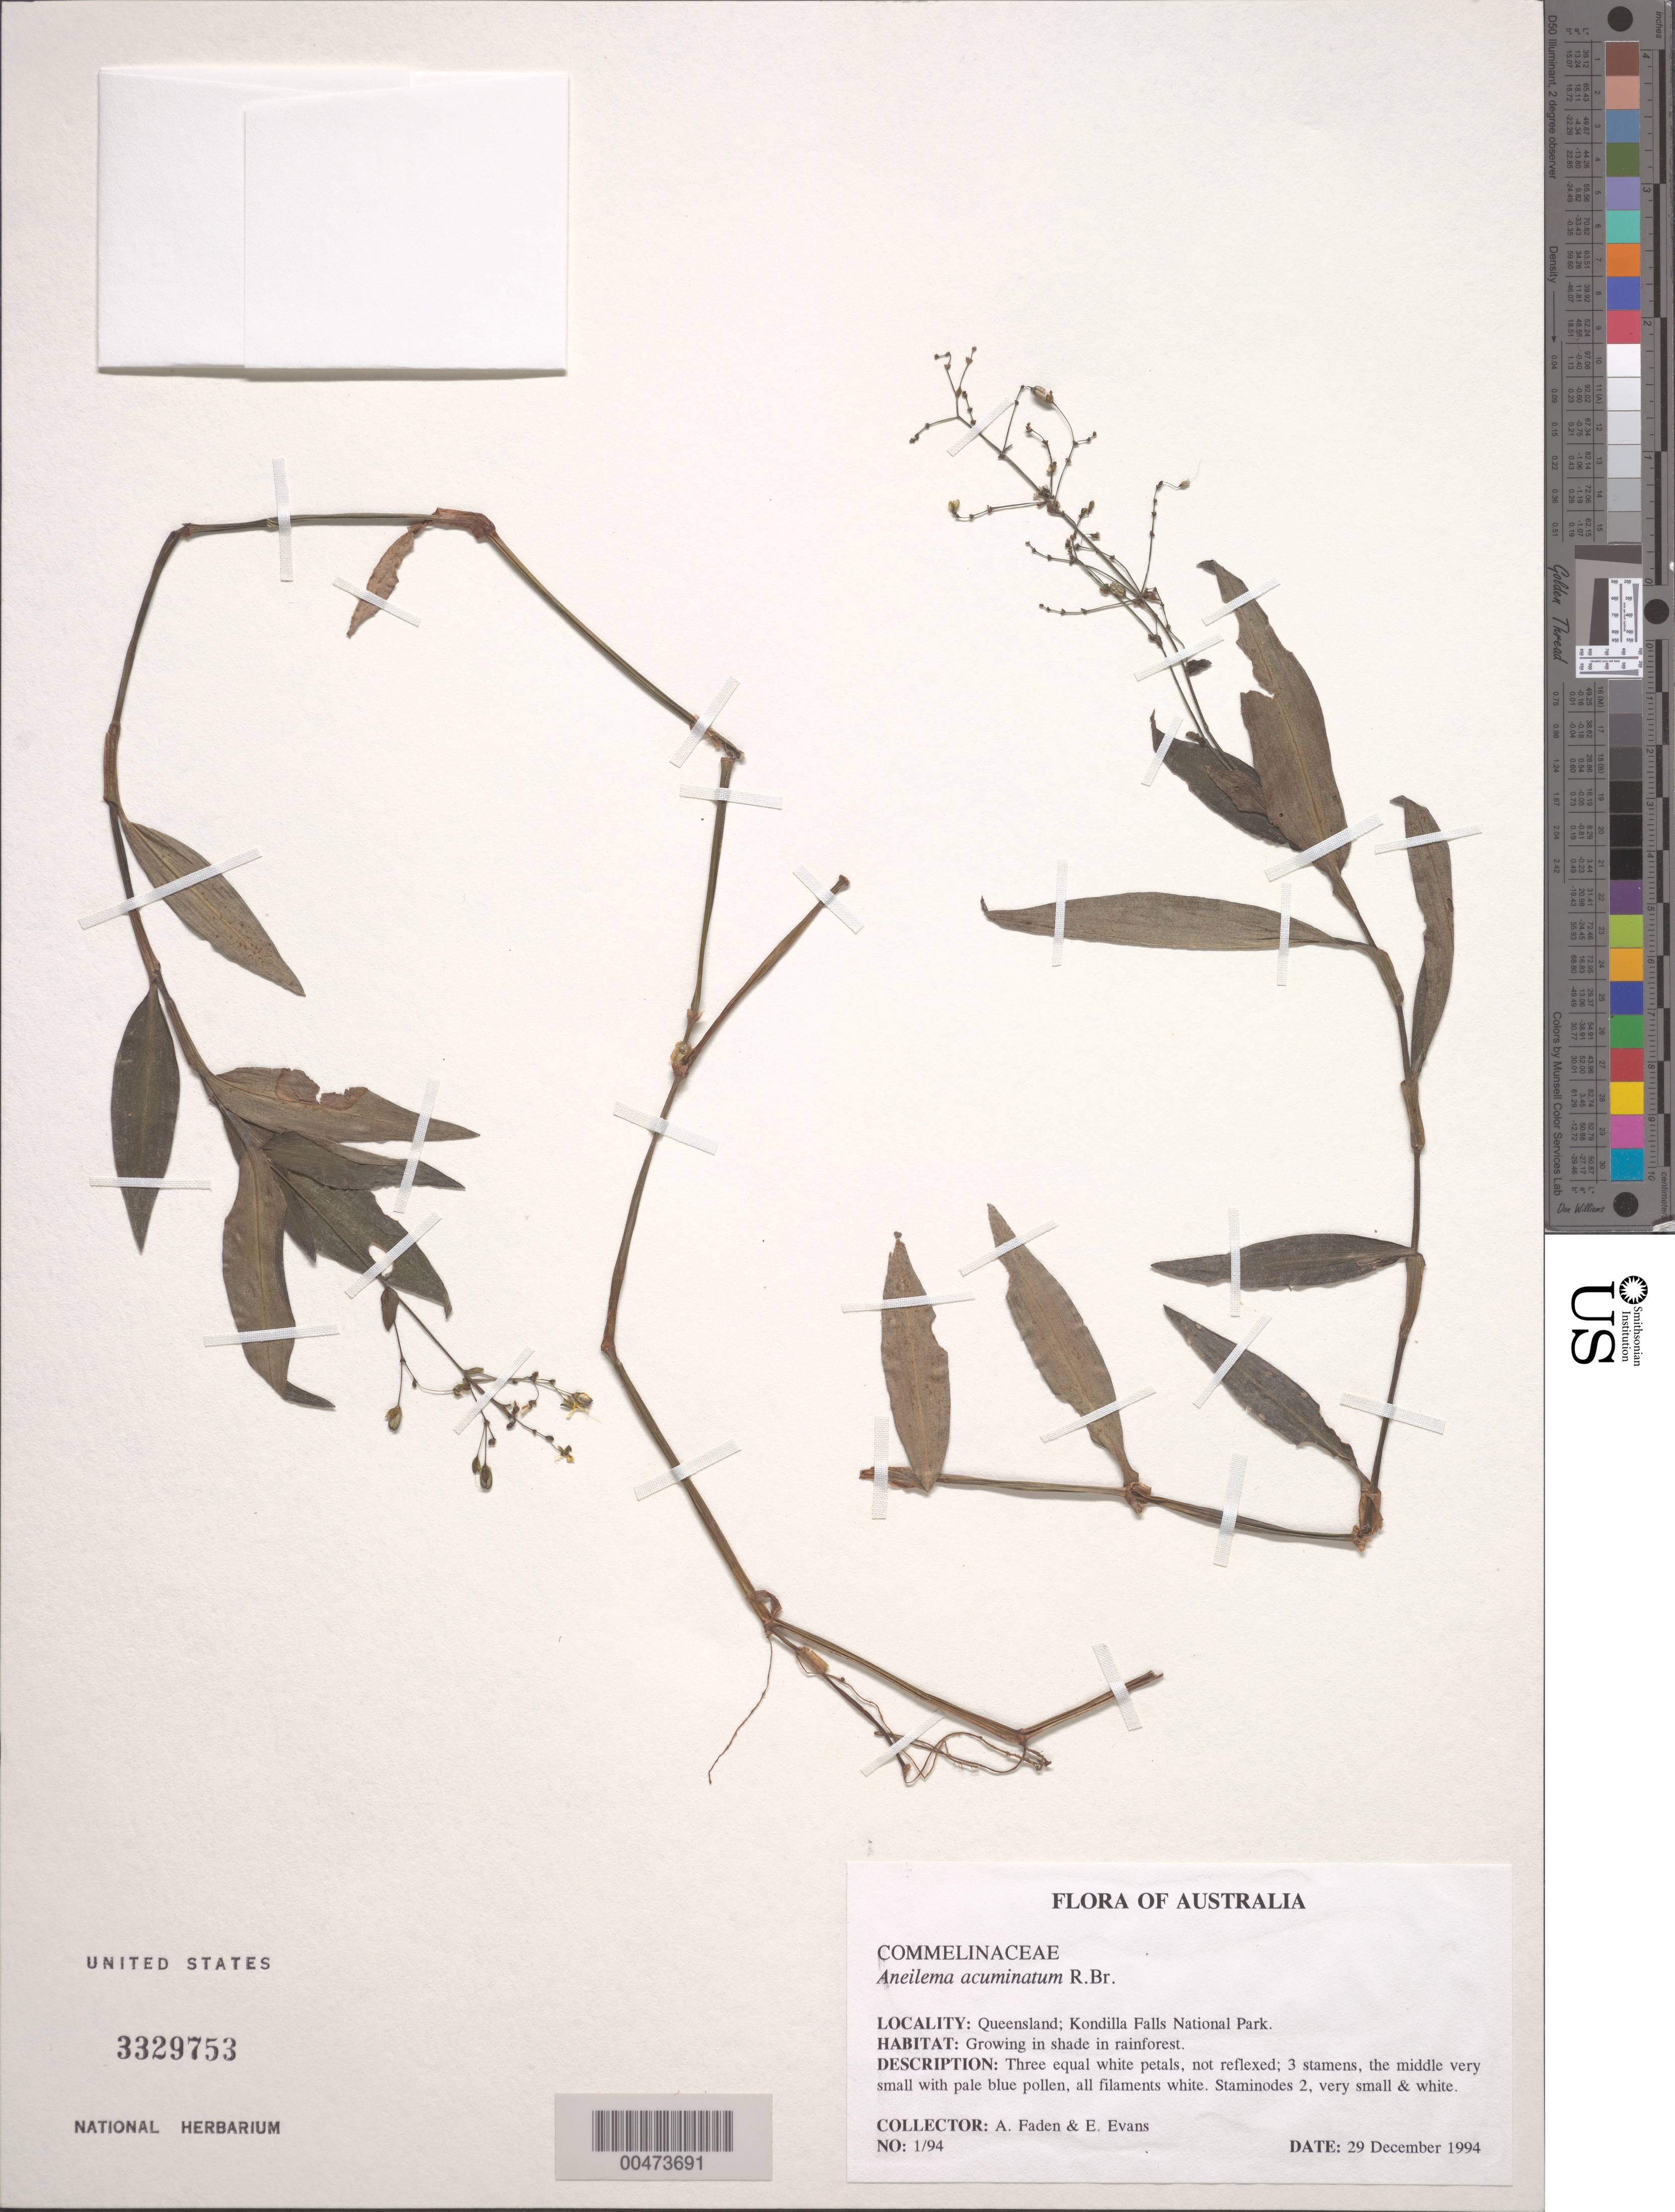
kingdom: Plantae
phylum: Tracheophyta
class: Liliopsida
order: Commelinales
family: Commelinaceae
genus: Aneilema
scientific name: Aneilema acuminatum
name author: R. Br.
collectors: A. J. Faden & E. Evans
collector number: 1/94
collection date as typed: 29 Dec 1994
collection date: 1994-12-29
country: Australia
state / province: Queensland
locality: Kondilla falls national park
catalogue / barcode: US 3329753